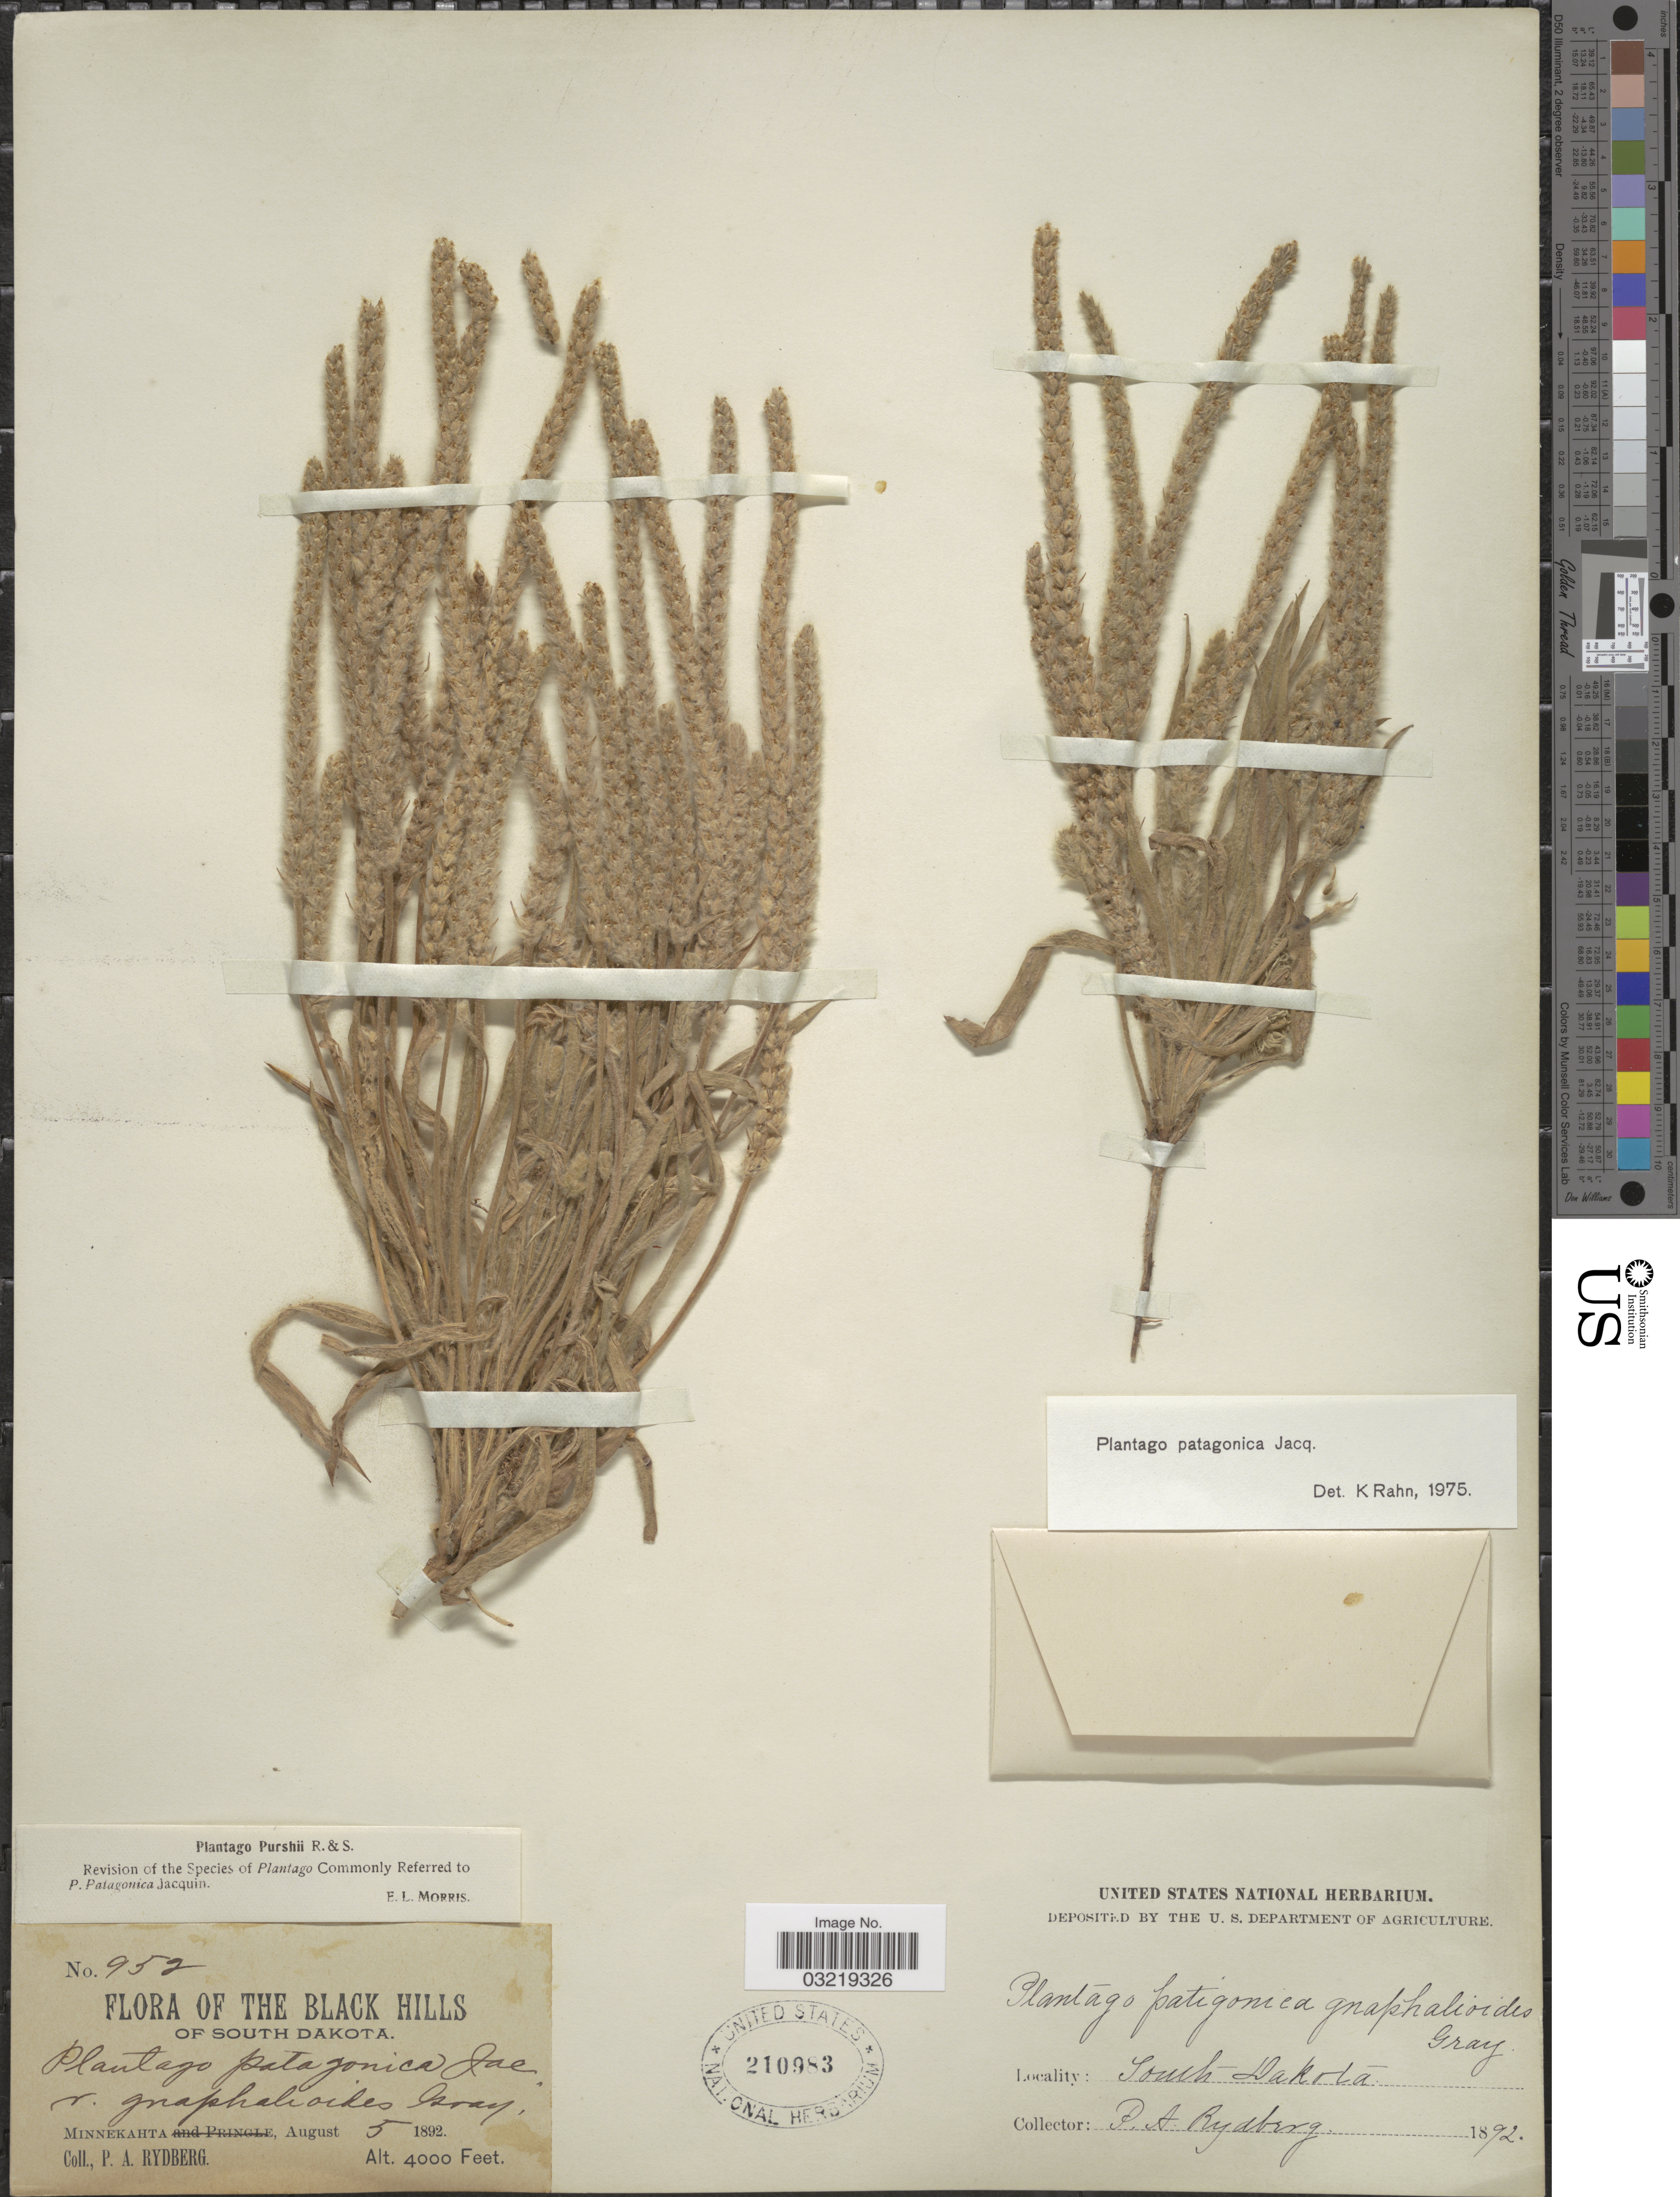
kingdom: Plantae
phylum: Tracheophyta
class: Magnoliopsida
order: Lamiales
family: Plantaginaceae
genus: Plantago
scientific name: Plantago patagonica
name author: Jacq.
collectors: P. A. Rydberg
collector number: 952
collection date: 1892-08-05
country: United States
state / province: South Dakota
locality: The Black Hills. Minnekahta.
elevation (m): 1219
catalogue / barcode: US 210983